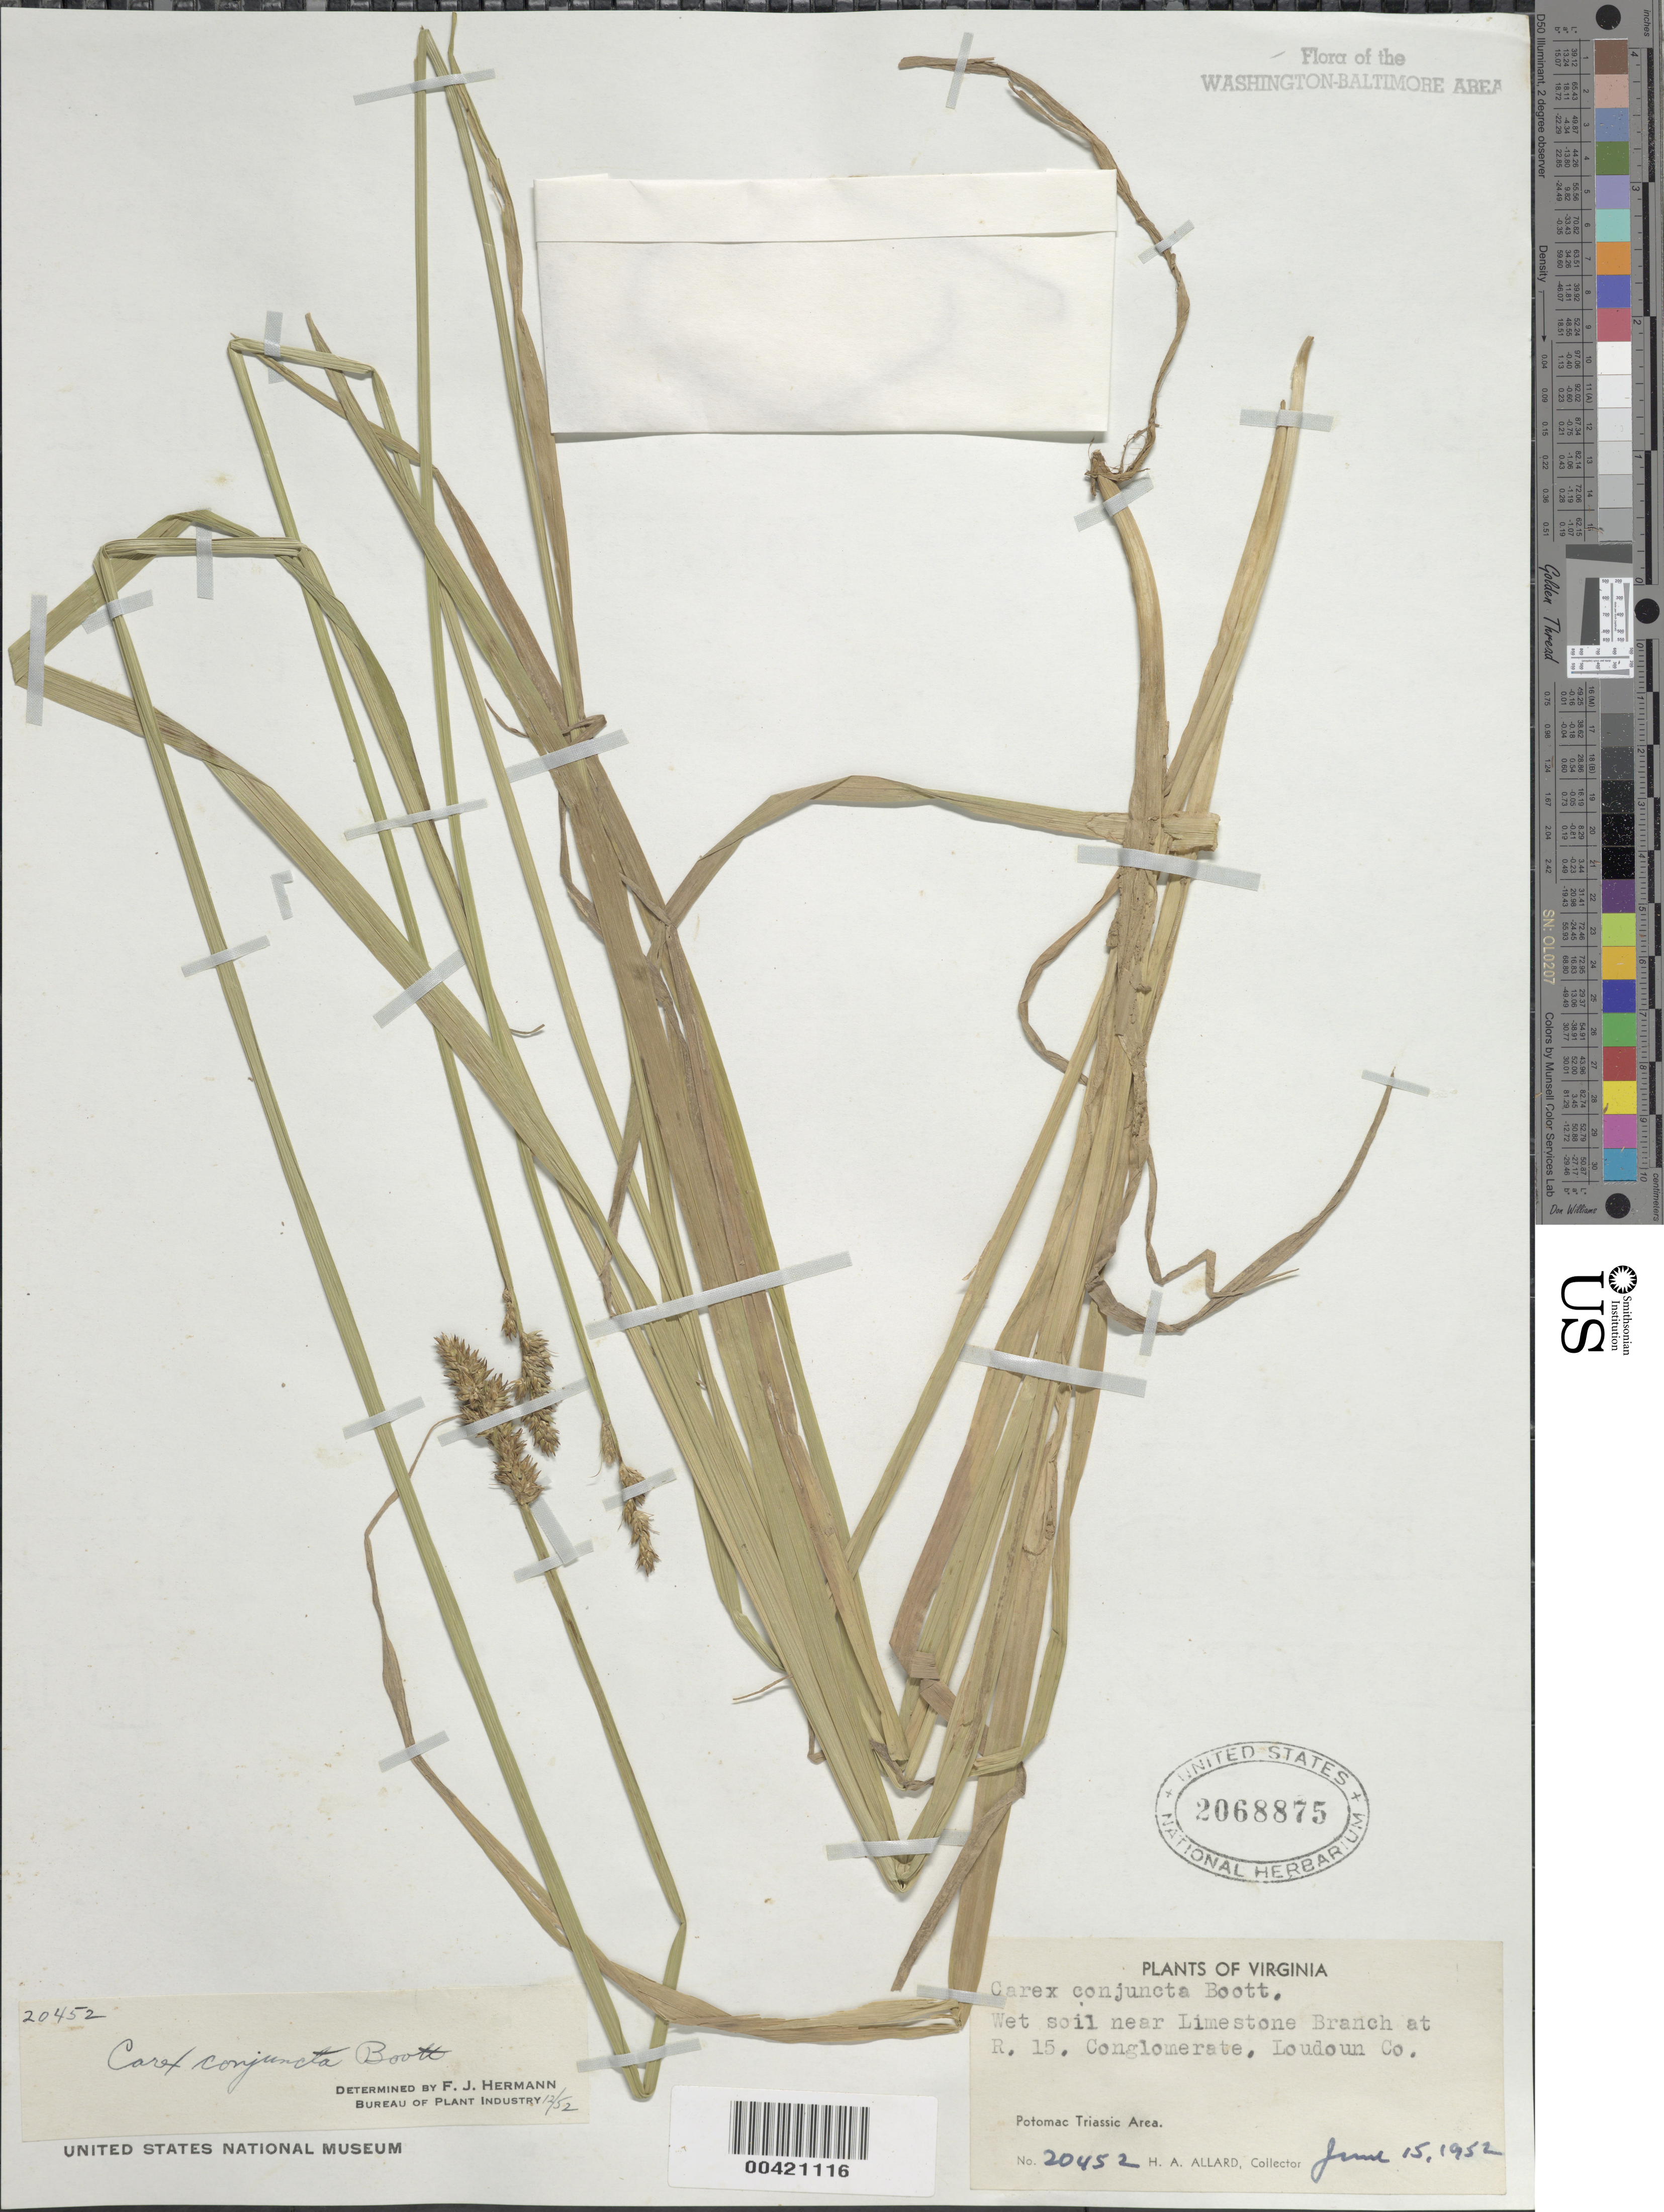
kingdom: Plantae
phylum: Tracheophyta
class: Liliopsida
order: Poales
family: Cyperaceae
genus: Carex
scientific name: Carex conjuncta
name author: Boott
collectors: H. A. Allard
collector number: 20452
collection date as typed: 15 Jun 1952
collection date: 1952-06-15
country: United States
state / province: Virginia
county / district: Loudoun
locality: Limestone Branch, Route 15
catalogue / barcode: US 2068875